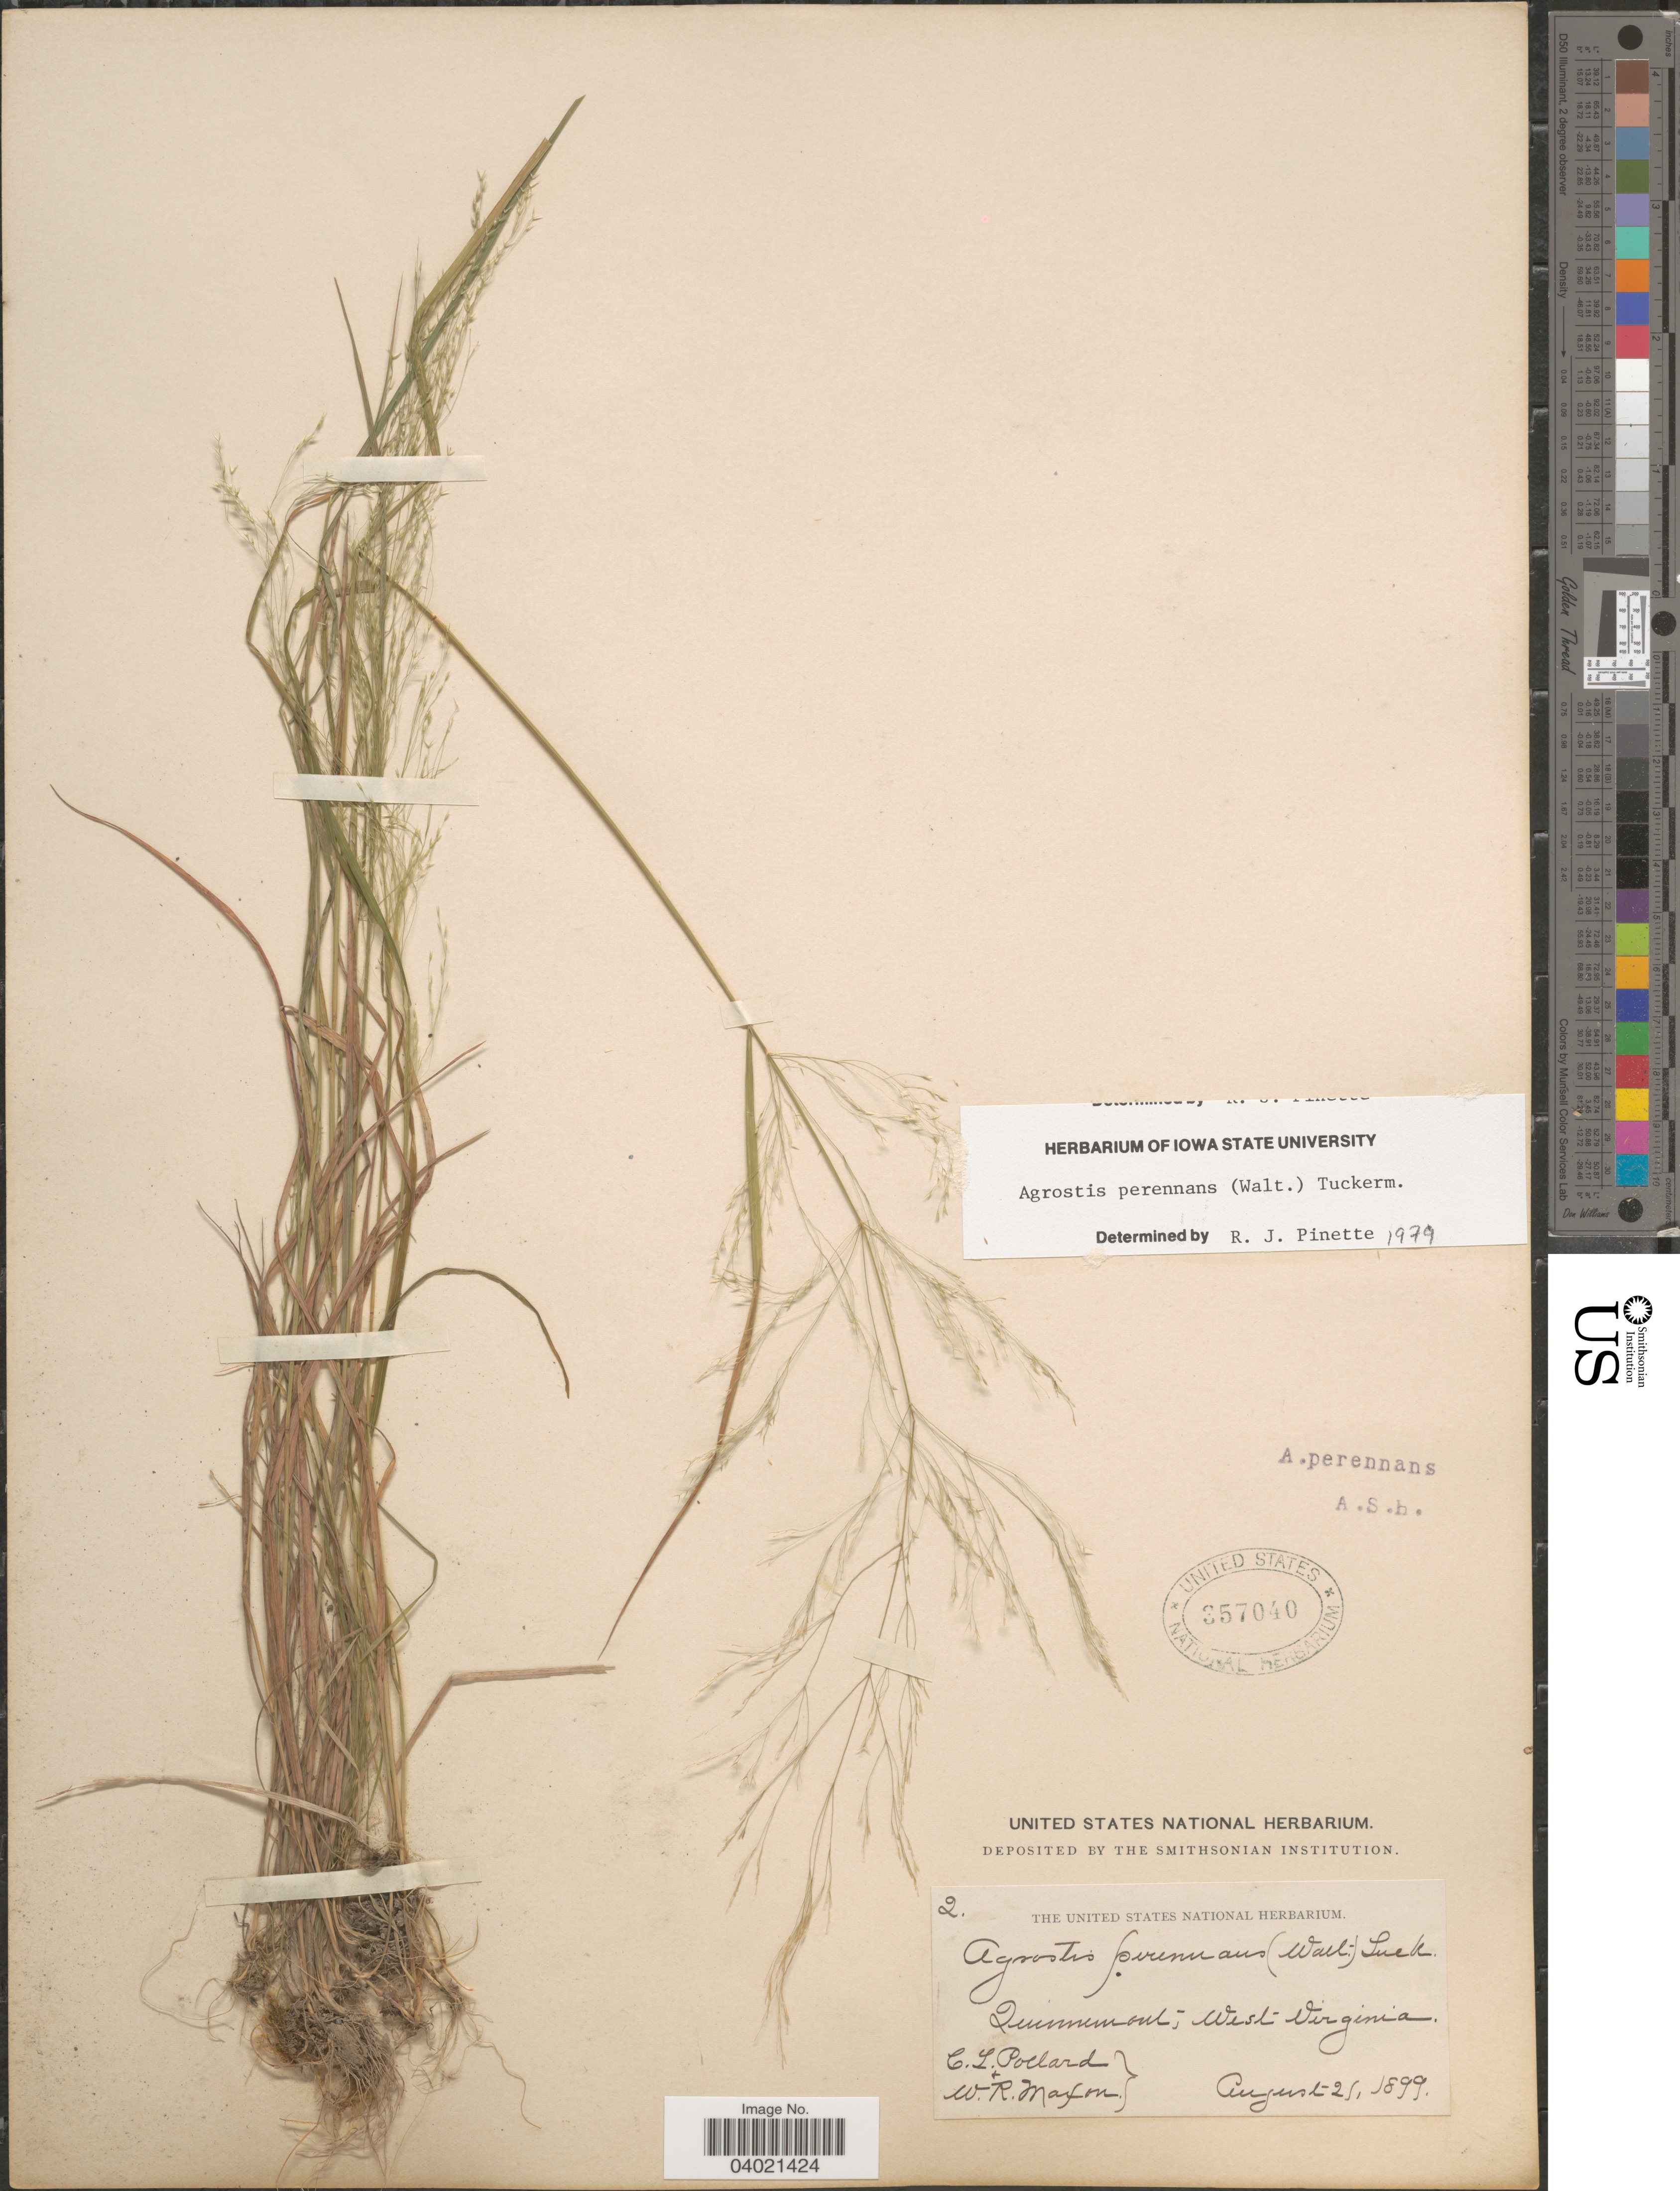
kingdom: Plantae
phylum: Tracheophyta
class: Liliopsida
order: Poales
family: Poaceae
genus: Agrostis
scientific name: Agrostis perennans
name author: (Walter) Tuck.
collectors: C. L. Pollard & W. R. Maxon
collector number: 2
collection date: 1899-08-25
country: United States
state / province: West Virginia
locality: Quinnimont.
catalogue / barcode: US 357040